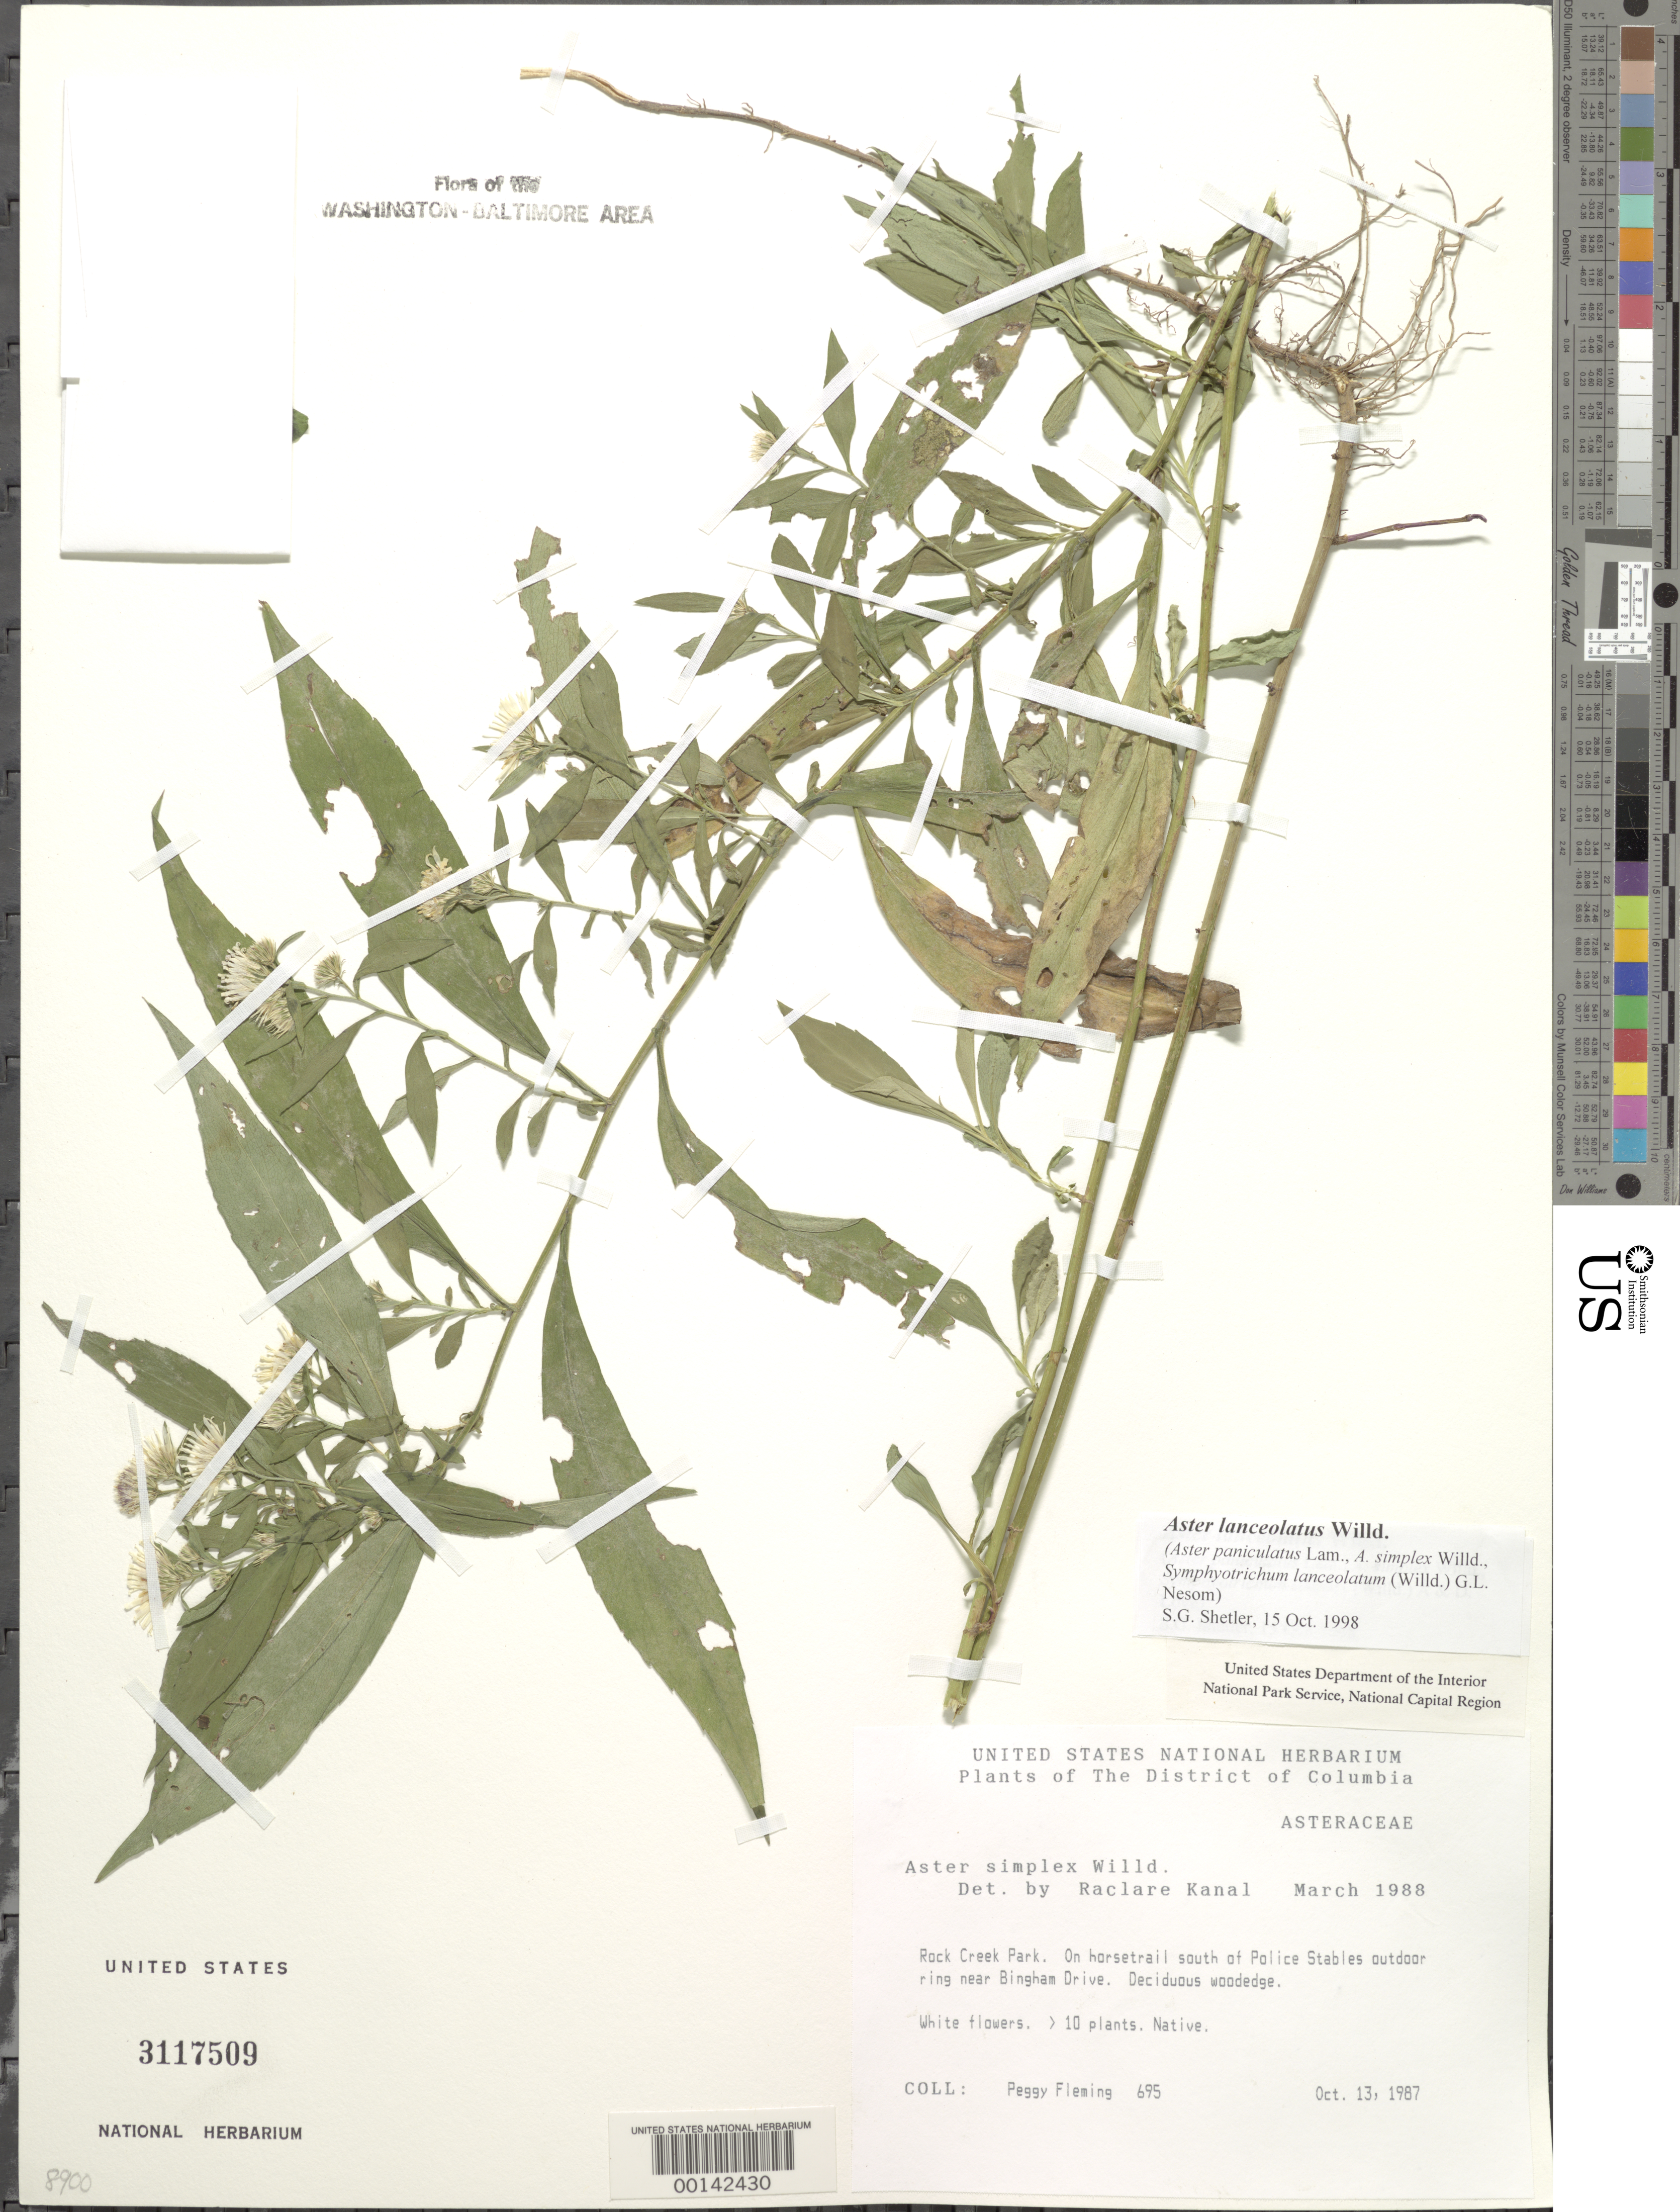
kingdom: Plantae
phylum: Tracheophyta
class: Magnoliopsida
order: Asterales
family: Asteraceae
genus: Symphyotrichum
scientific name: Symphyotrichum lanceolatum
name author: (Willd.) G.L. Nesom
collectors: P. Fleming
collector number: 695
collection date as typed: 13 Oct 1987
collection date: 1987-10-13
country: United States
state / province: District of Columbia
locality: Rock Creek Park. On horsetrail south of Police Stables Outdoor Ring near Bingham Drive. Rock Creek Park & vicinity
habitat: Deciduous woodedge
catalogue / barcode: US 3117509